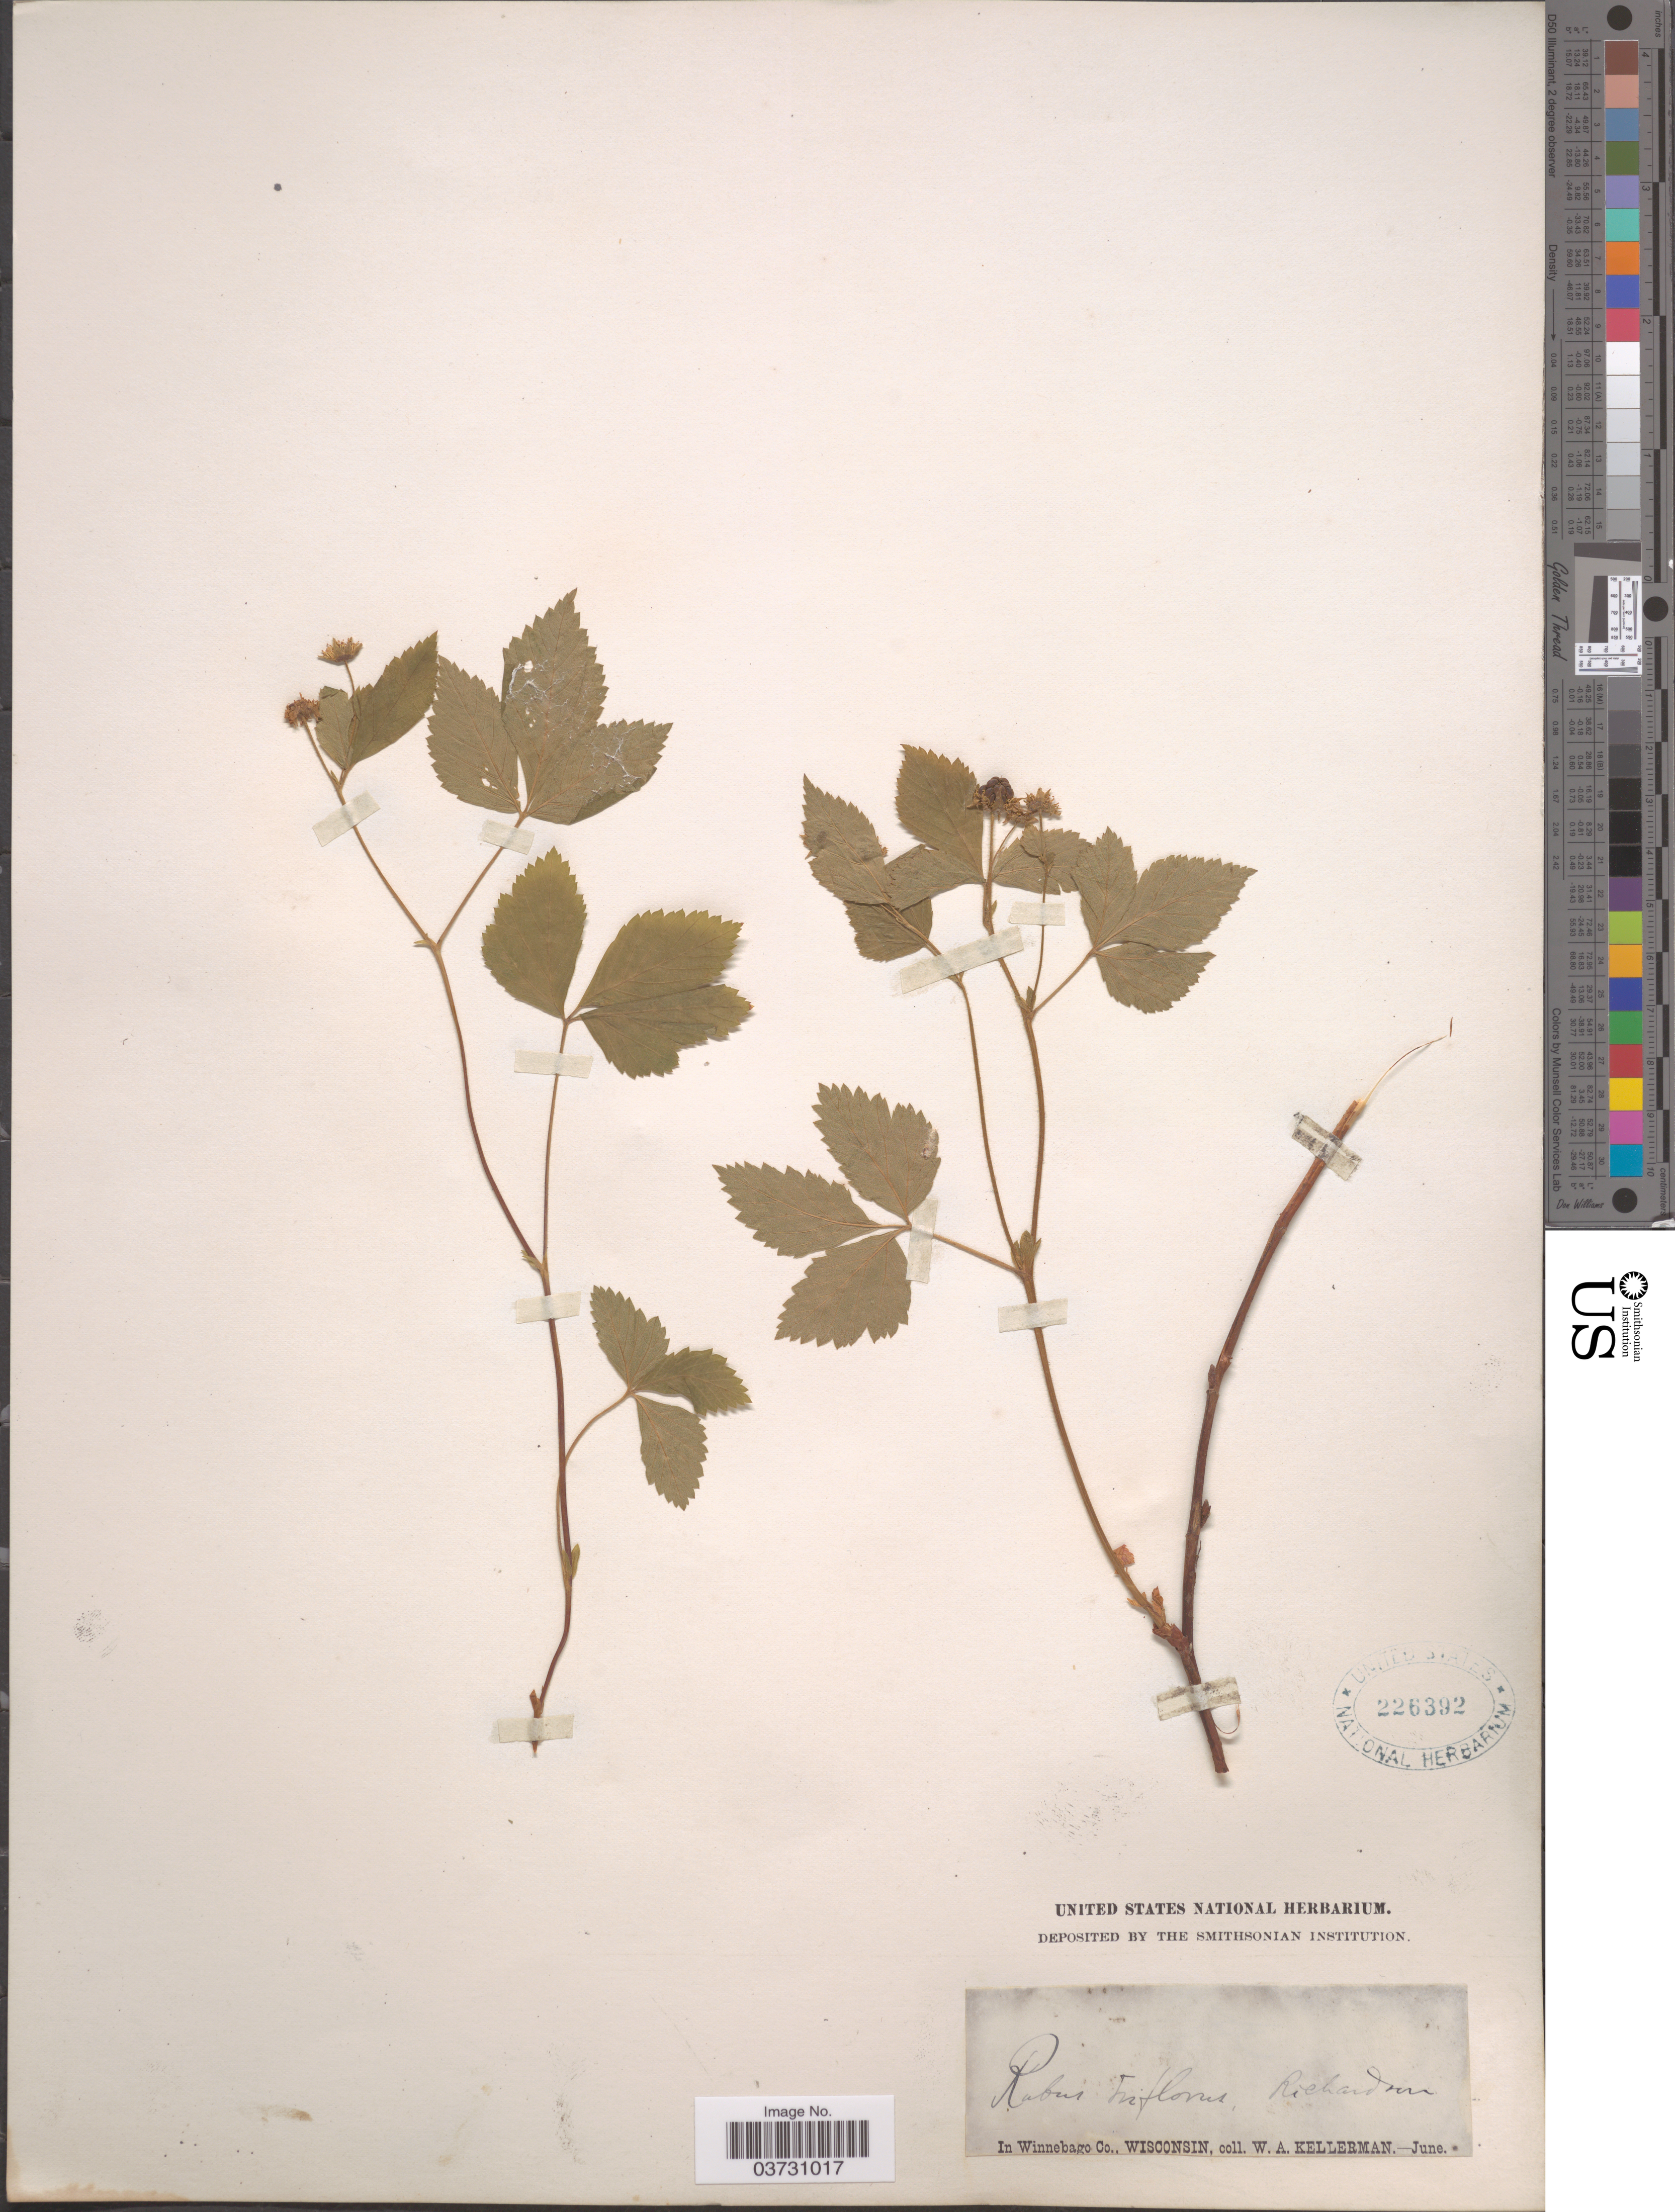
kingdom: Plantae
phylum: Tracheophyta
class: Magnoliopsida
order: Rosales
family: Rosaceae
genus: Rubus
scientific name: Rubus pubescens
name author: Raf.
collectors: W. Kellerman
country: United States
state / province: Wisconsin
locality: In Winnebago Co.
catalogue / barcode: US 226392